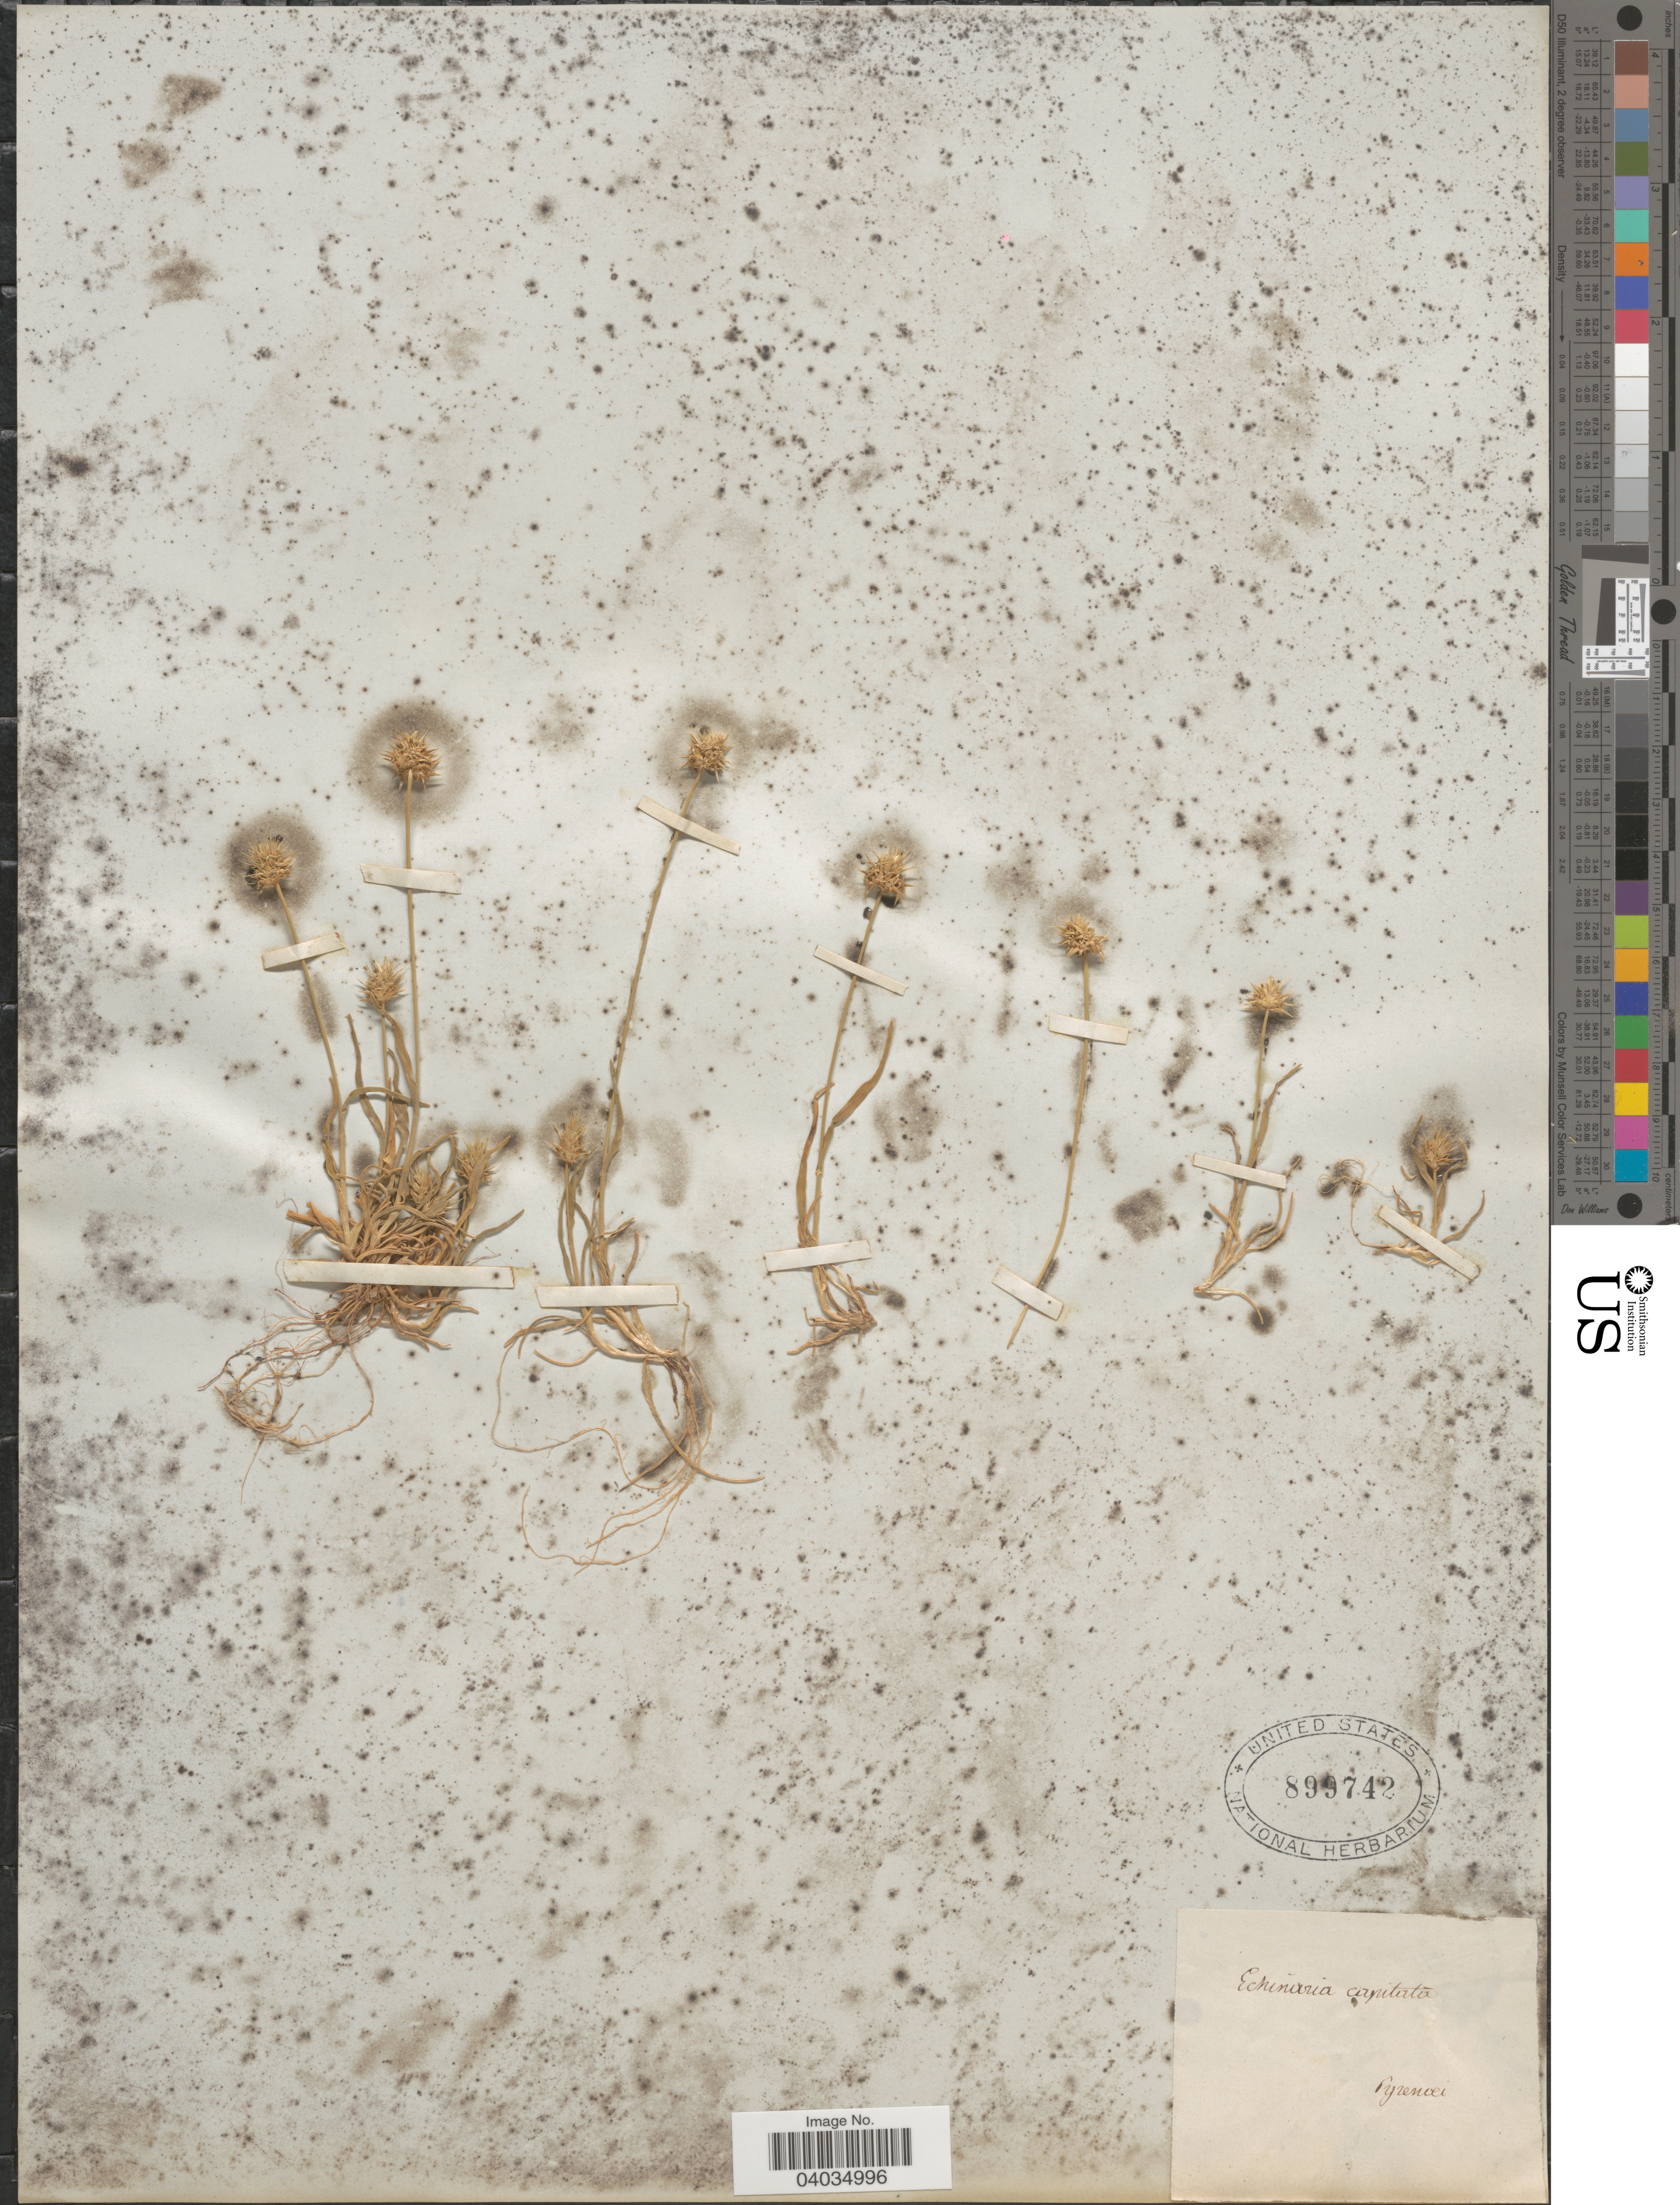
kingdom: Plantae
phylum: Tracheophyta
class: Liliopsida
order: Poales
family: Poaceae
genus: Echinaria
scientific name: Echinaria capitata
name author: (L.) Desf.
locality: Pyrenoei.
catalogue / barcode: US 899742